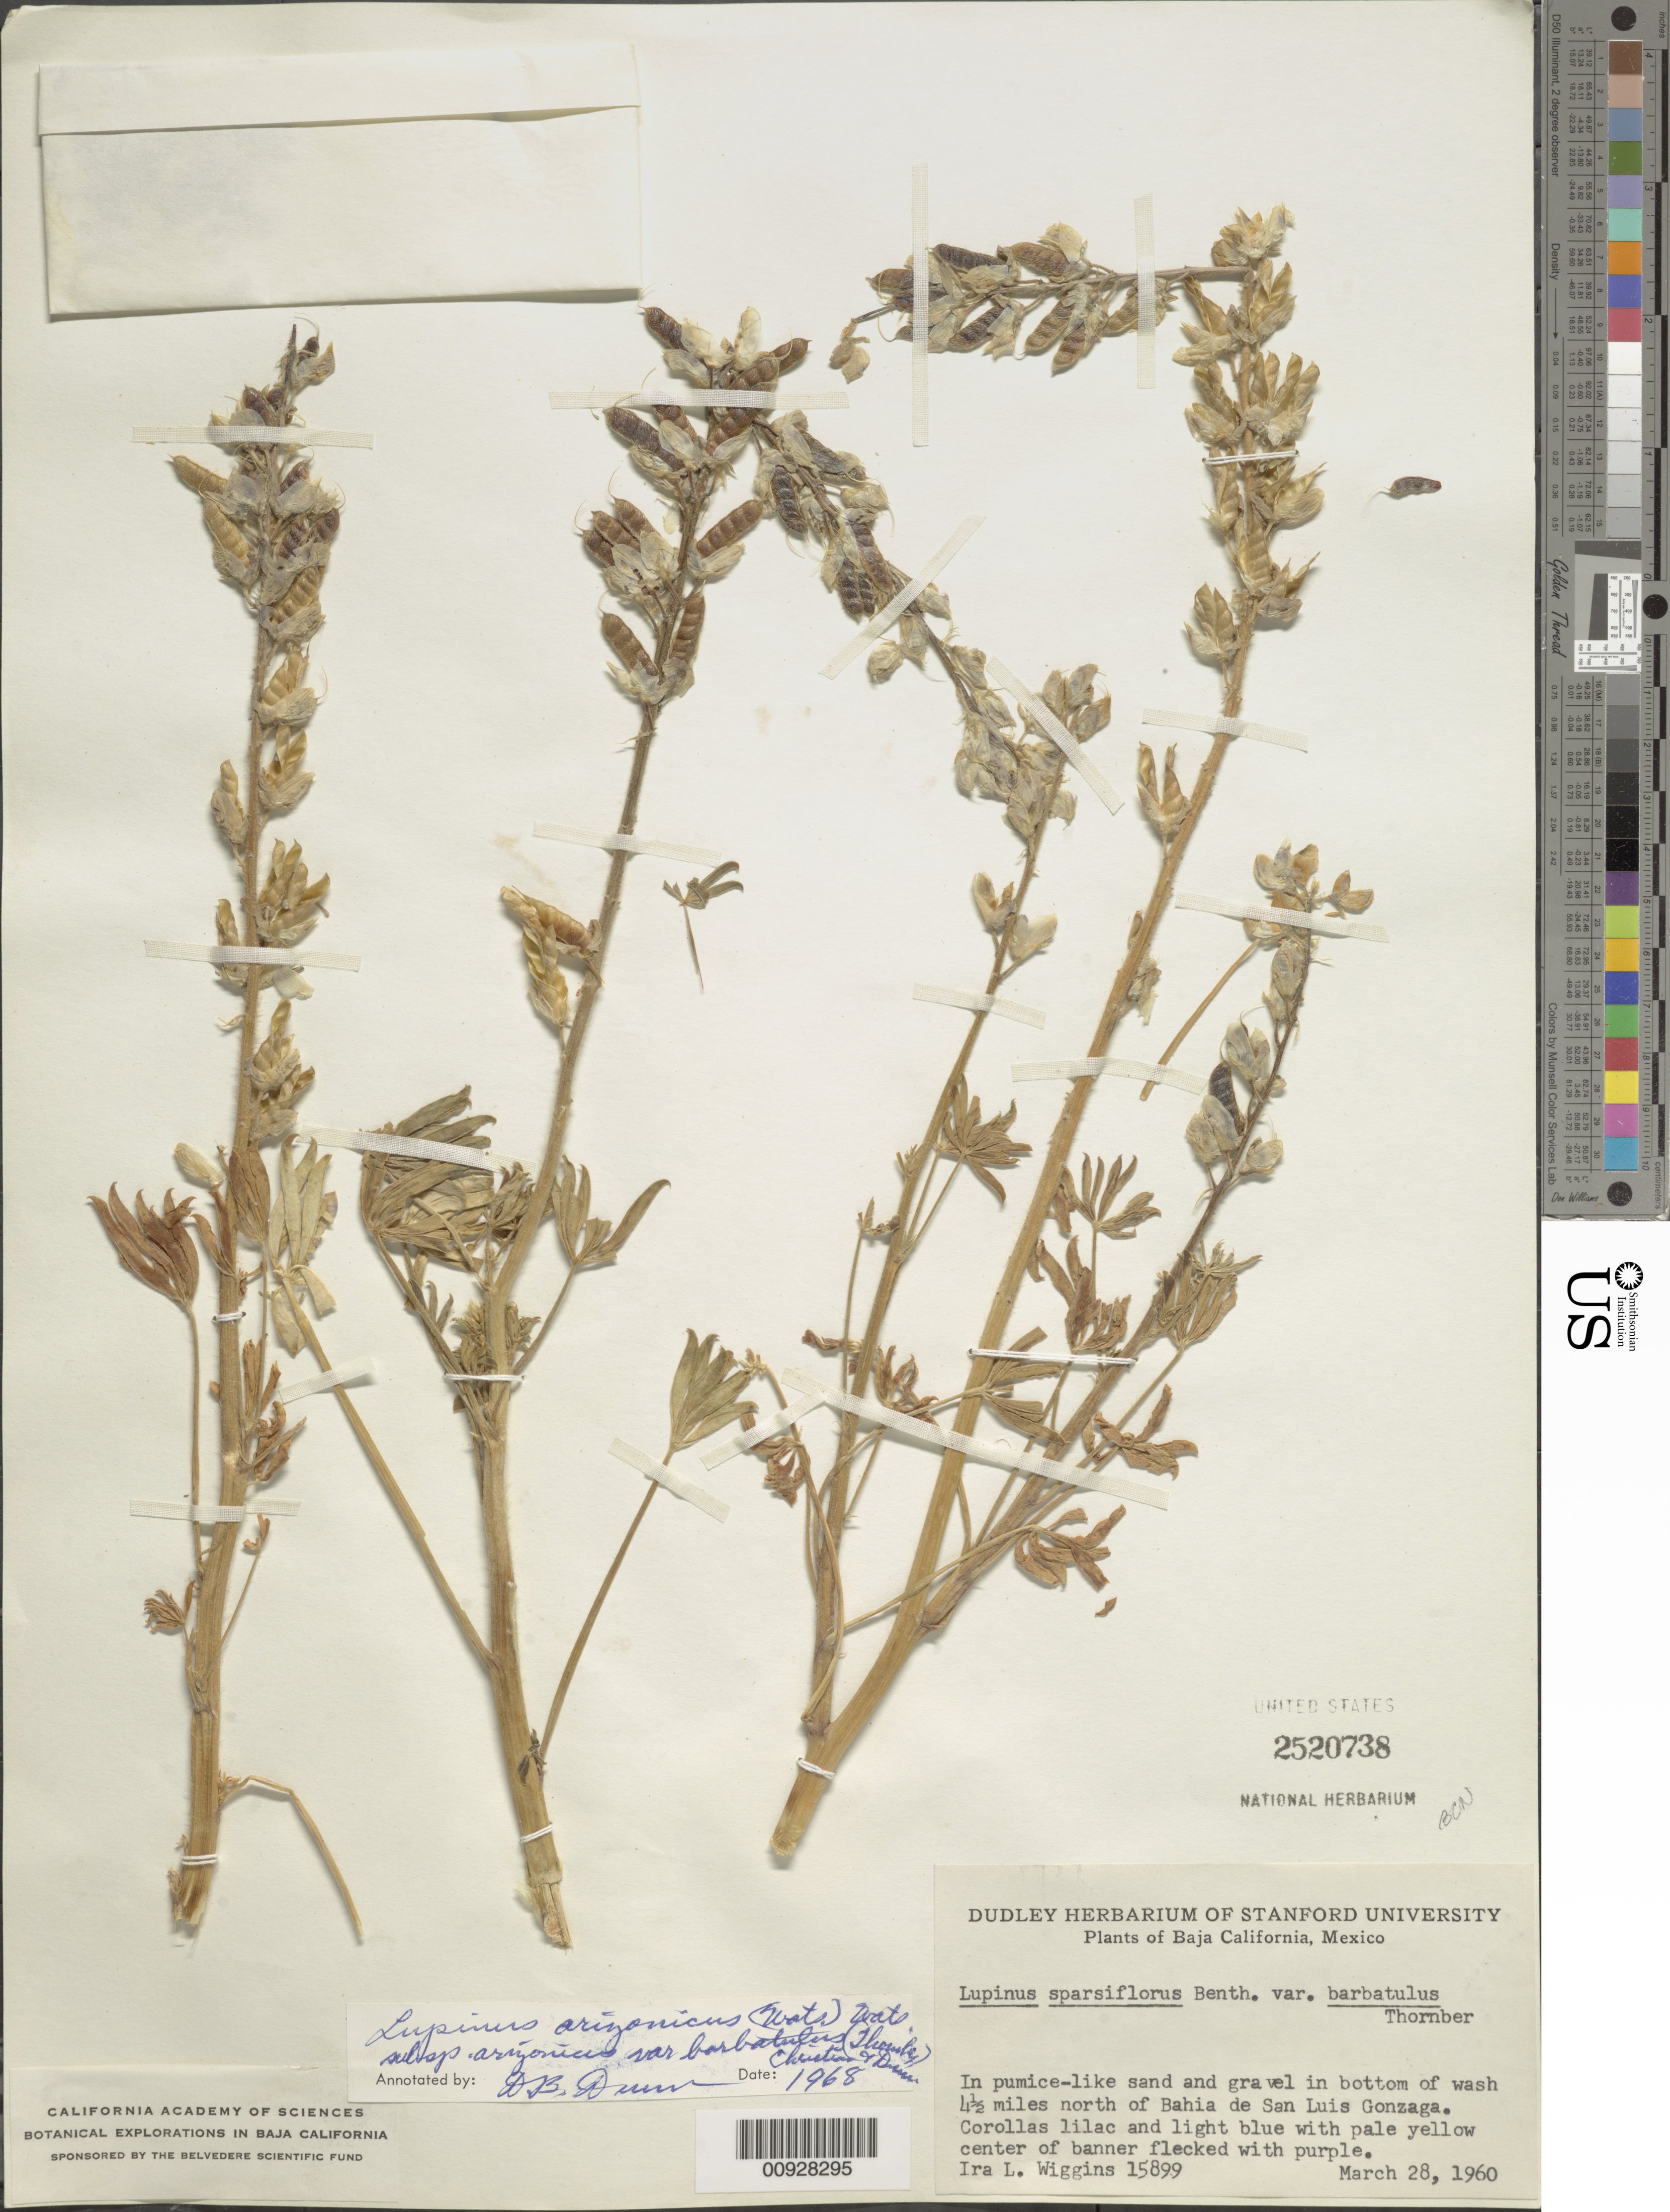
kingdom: Plantae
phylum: Tracheophyta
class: Magnoliopsida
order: Fabales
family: Fabaceae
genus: Lupinus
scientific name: Lupinus arizonicus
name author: (S. Watson) S. Watson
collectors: I. L. Wiggins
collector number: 15899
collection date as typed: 28 Mar 1960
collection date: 1960-03-28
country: Mexico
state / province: Baja California Norte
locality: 4½ miles north of Bahía de San Luis Gonzaga.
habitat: In pumice-like sand and gravel in bottom of wash.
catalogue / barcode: US 2520738